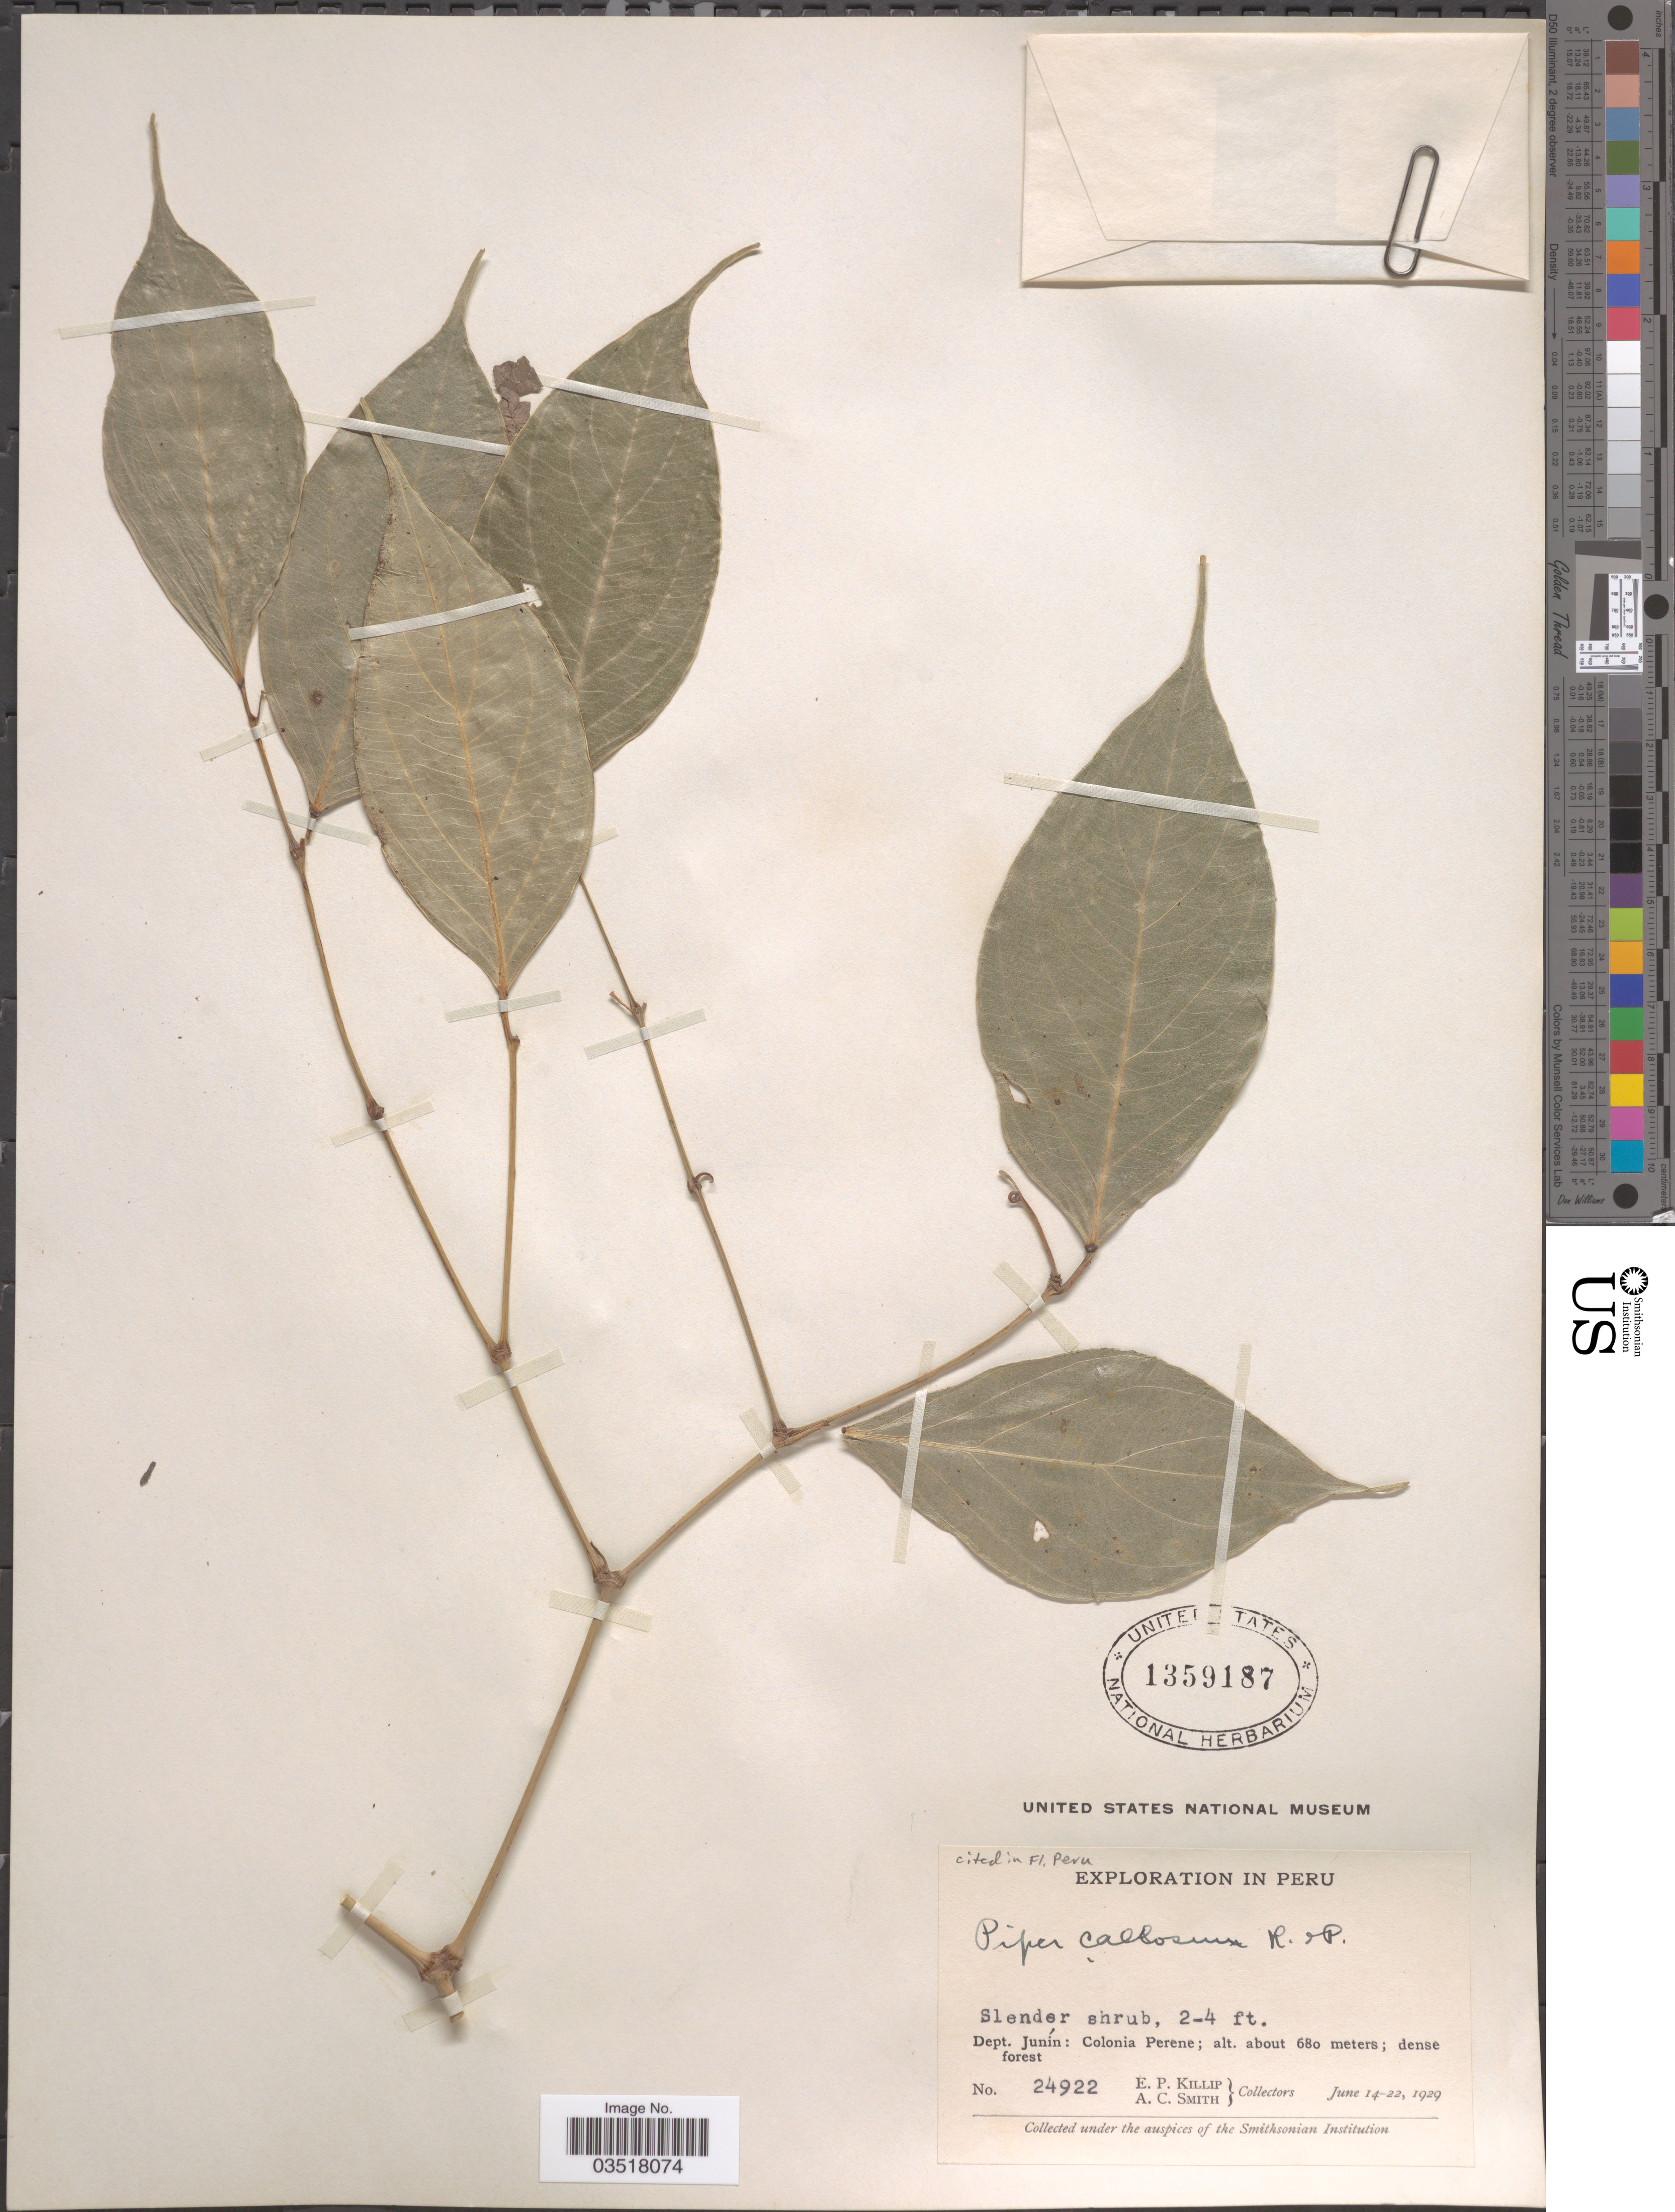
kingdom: Plantae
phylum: Tracheophyta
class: Magnoliopsida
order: Piperales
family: Piperaceae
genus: Piper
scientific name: Piper callosum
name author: Ruiz & Pav.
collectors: E. P. Killip & A. C. Smith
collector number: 24922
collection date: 1929-06-14/1929-06-22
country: Peru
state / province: Junín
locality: Dept. Junín: Colonia Perene.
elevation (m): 680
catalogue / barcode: US 1359187